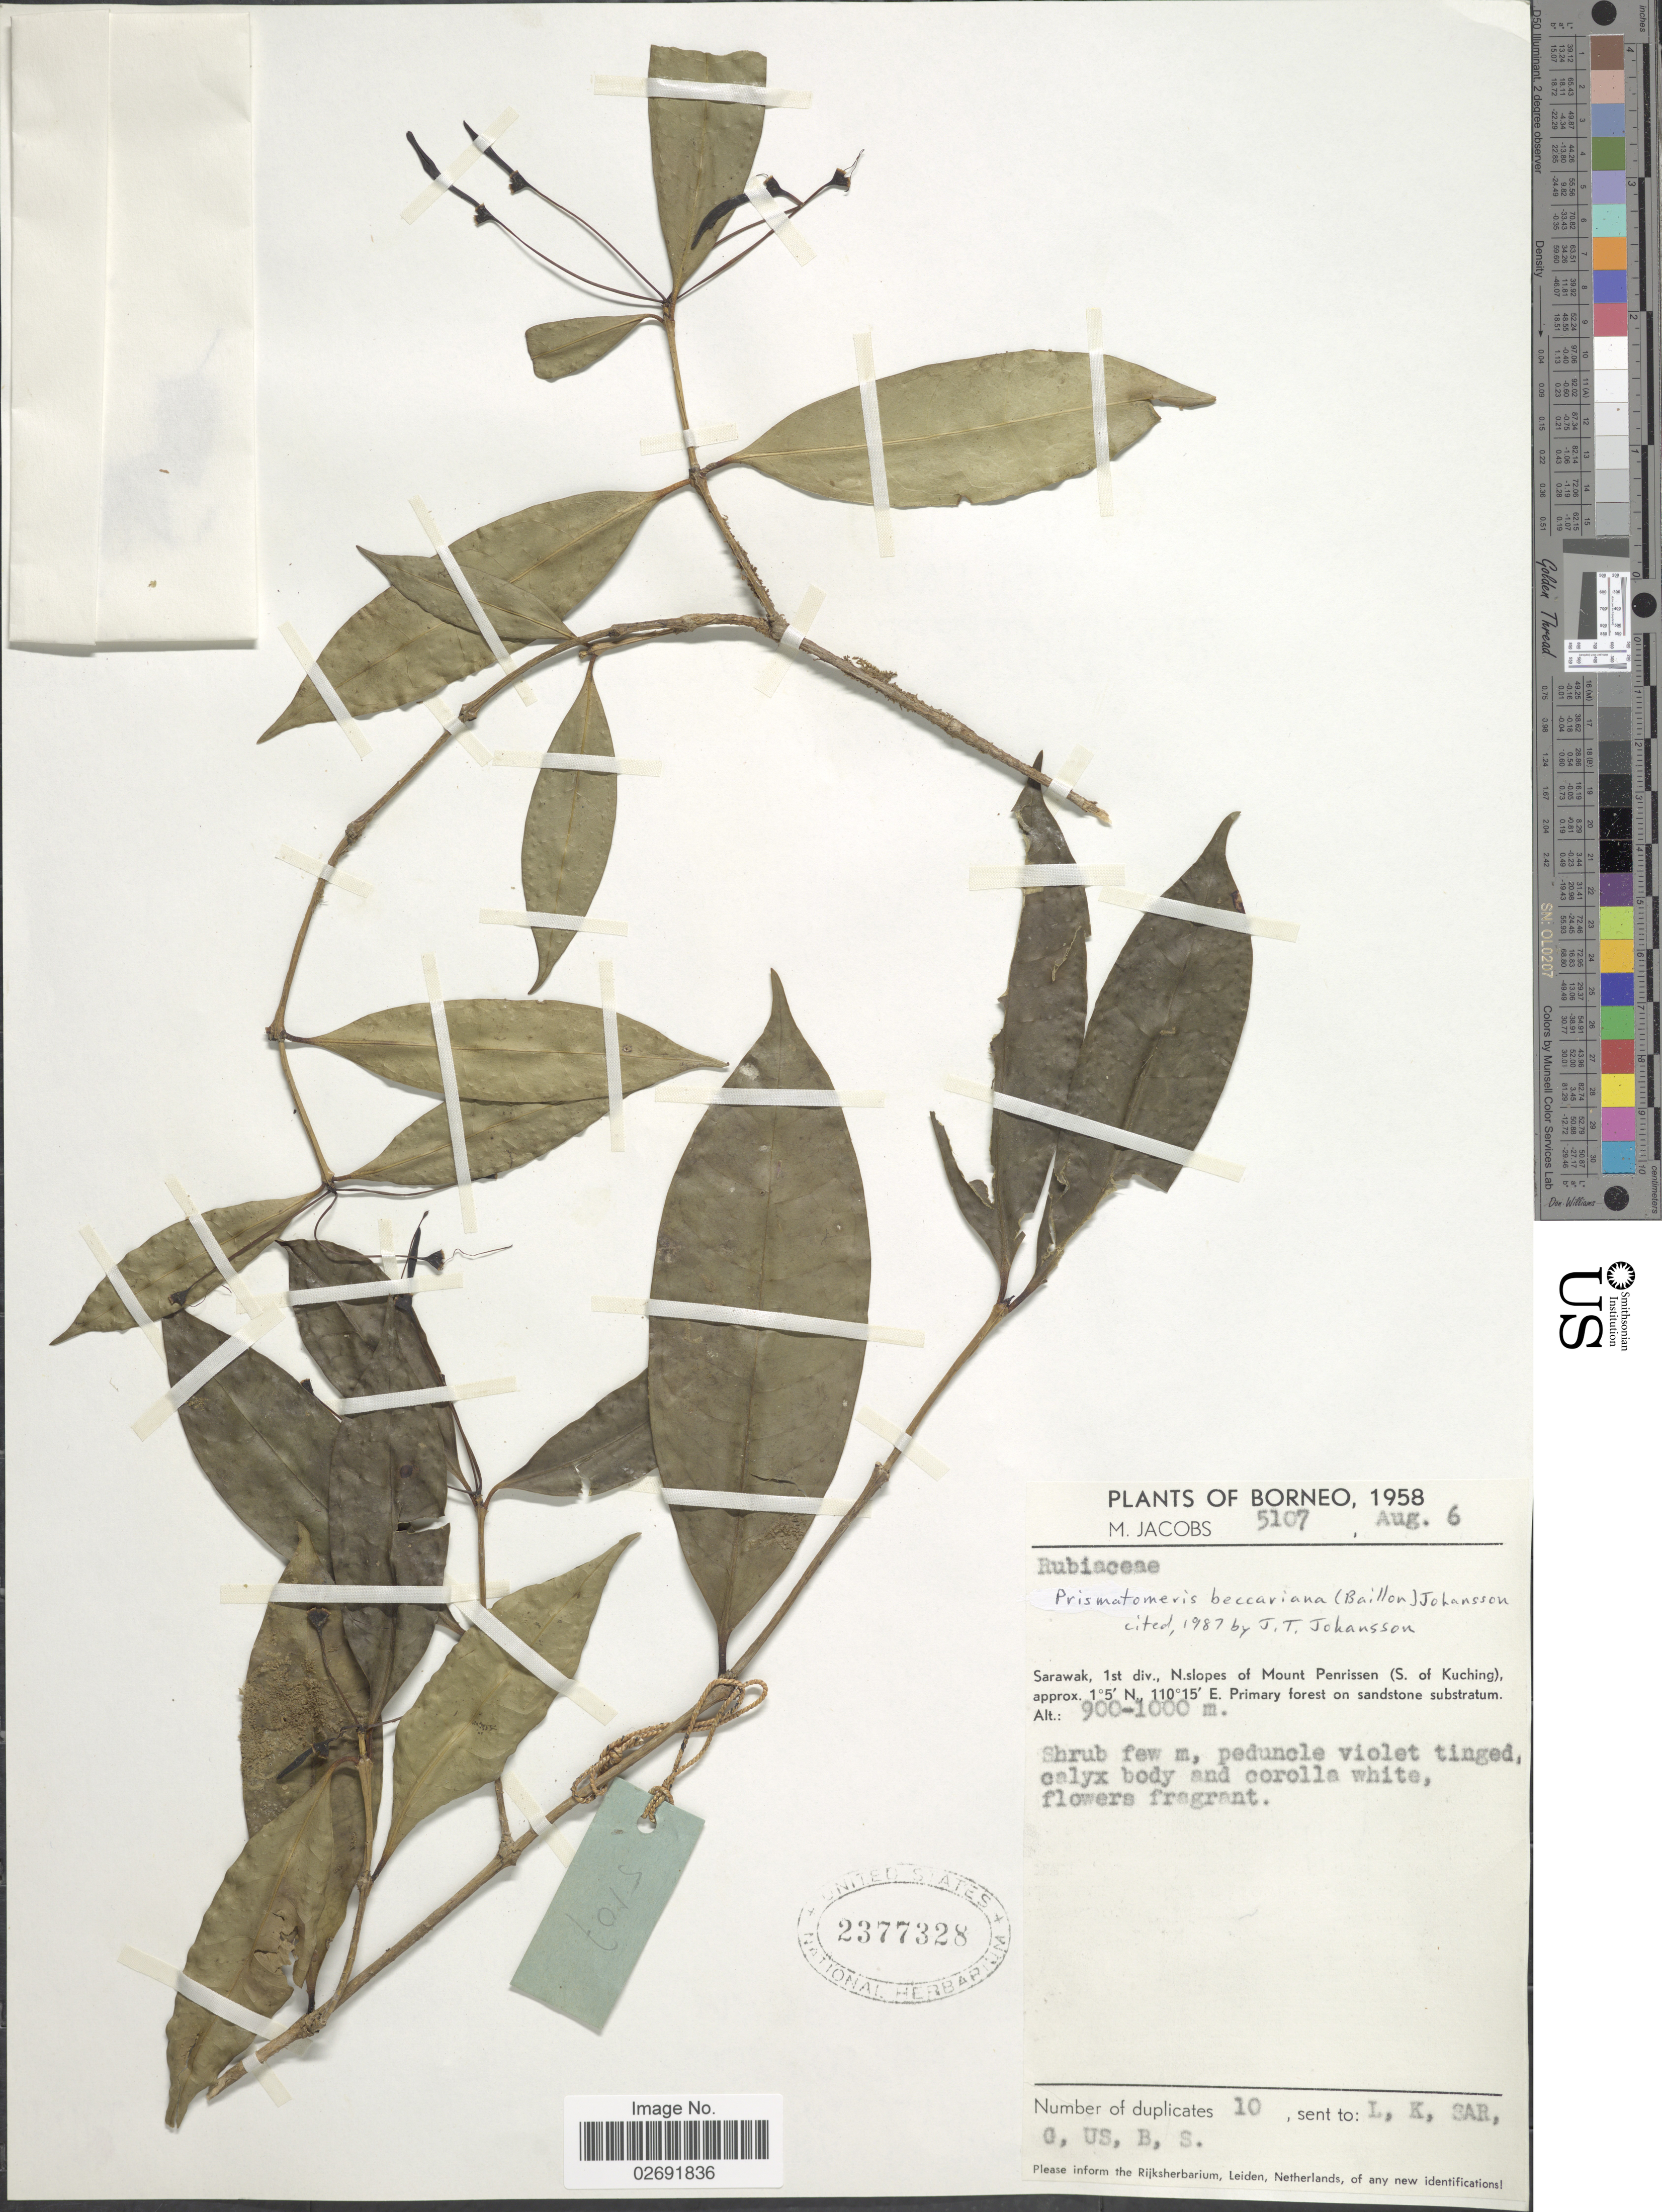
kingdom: Plantae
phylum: Tracheophyta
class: Magnoliopsida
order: Gentianales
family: Rubiaceae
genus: Prismatomeris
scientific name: Prismatomeris beccariana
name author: (Baill. ex K. Schum.) J.T. Johanss.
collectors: M. Jacobs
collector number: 5107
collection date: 1958-08-06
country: Malaysia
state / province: Sarawak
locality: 1st div., N.slopes of Mount Penrissen (S. of Kuching), Primary forest on sandstone substratum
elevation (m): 900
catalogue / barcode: US 2377328